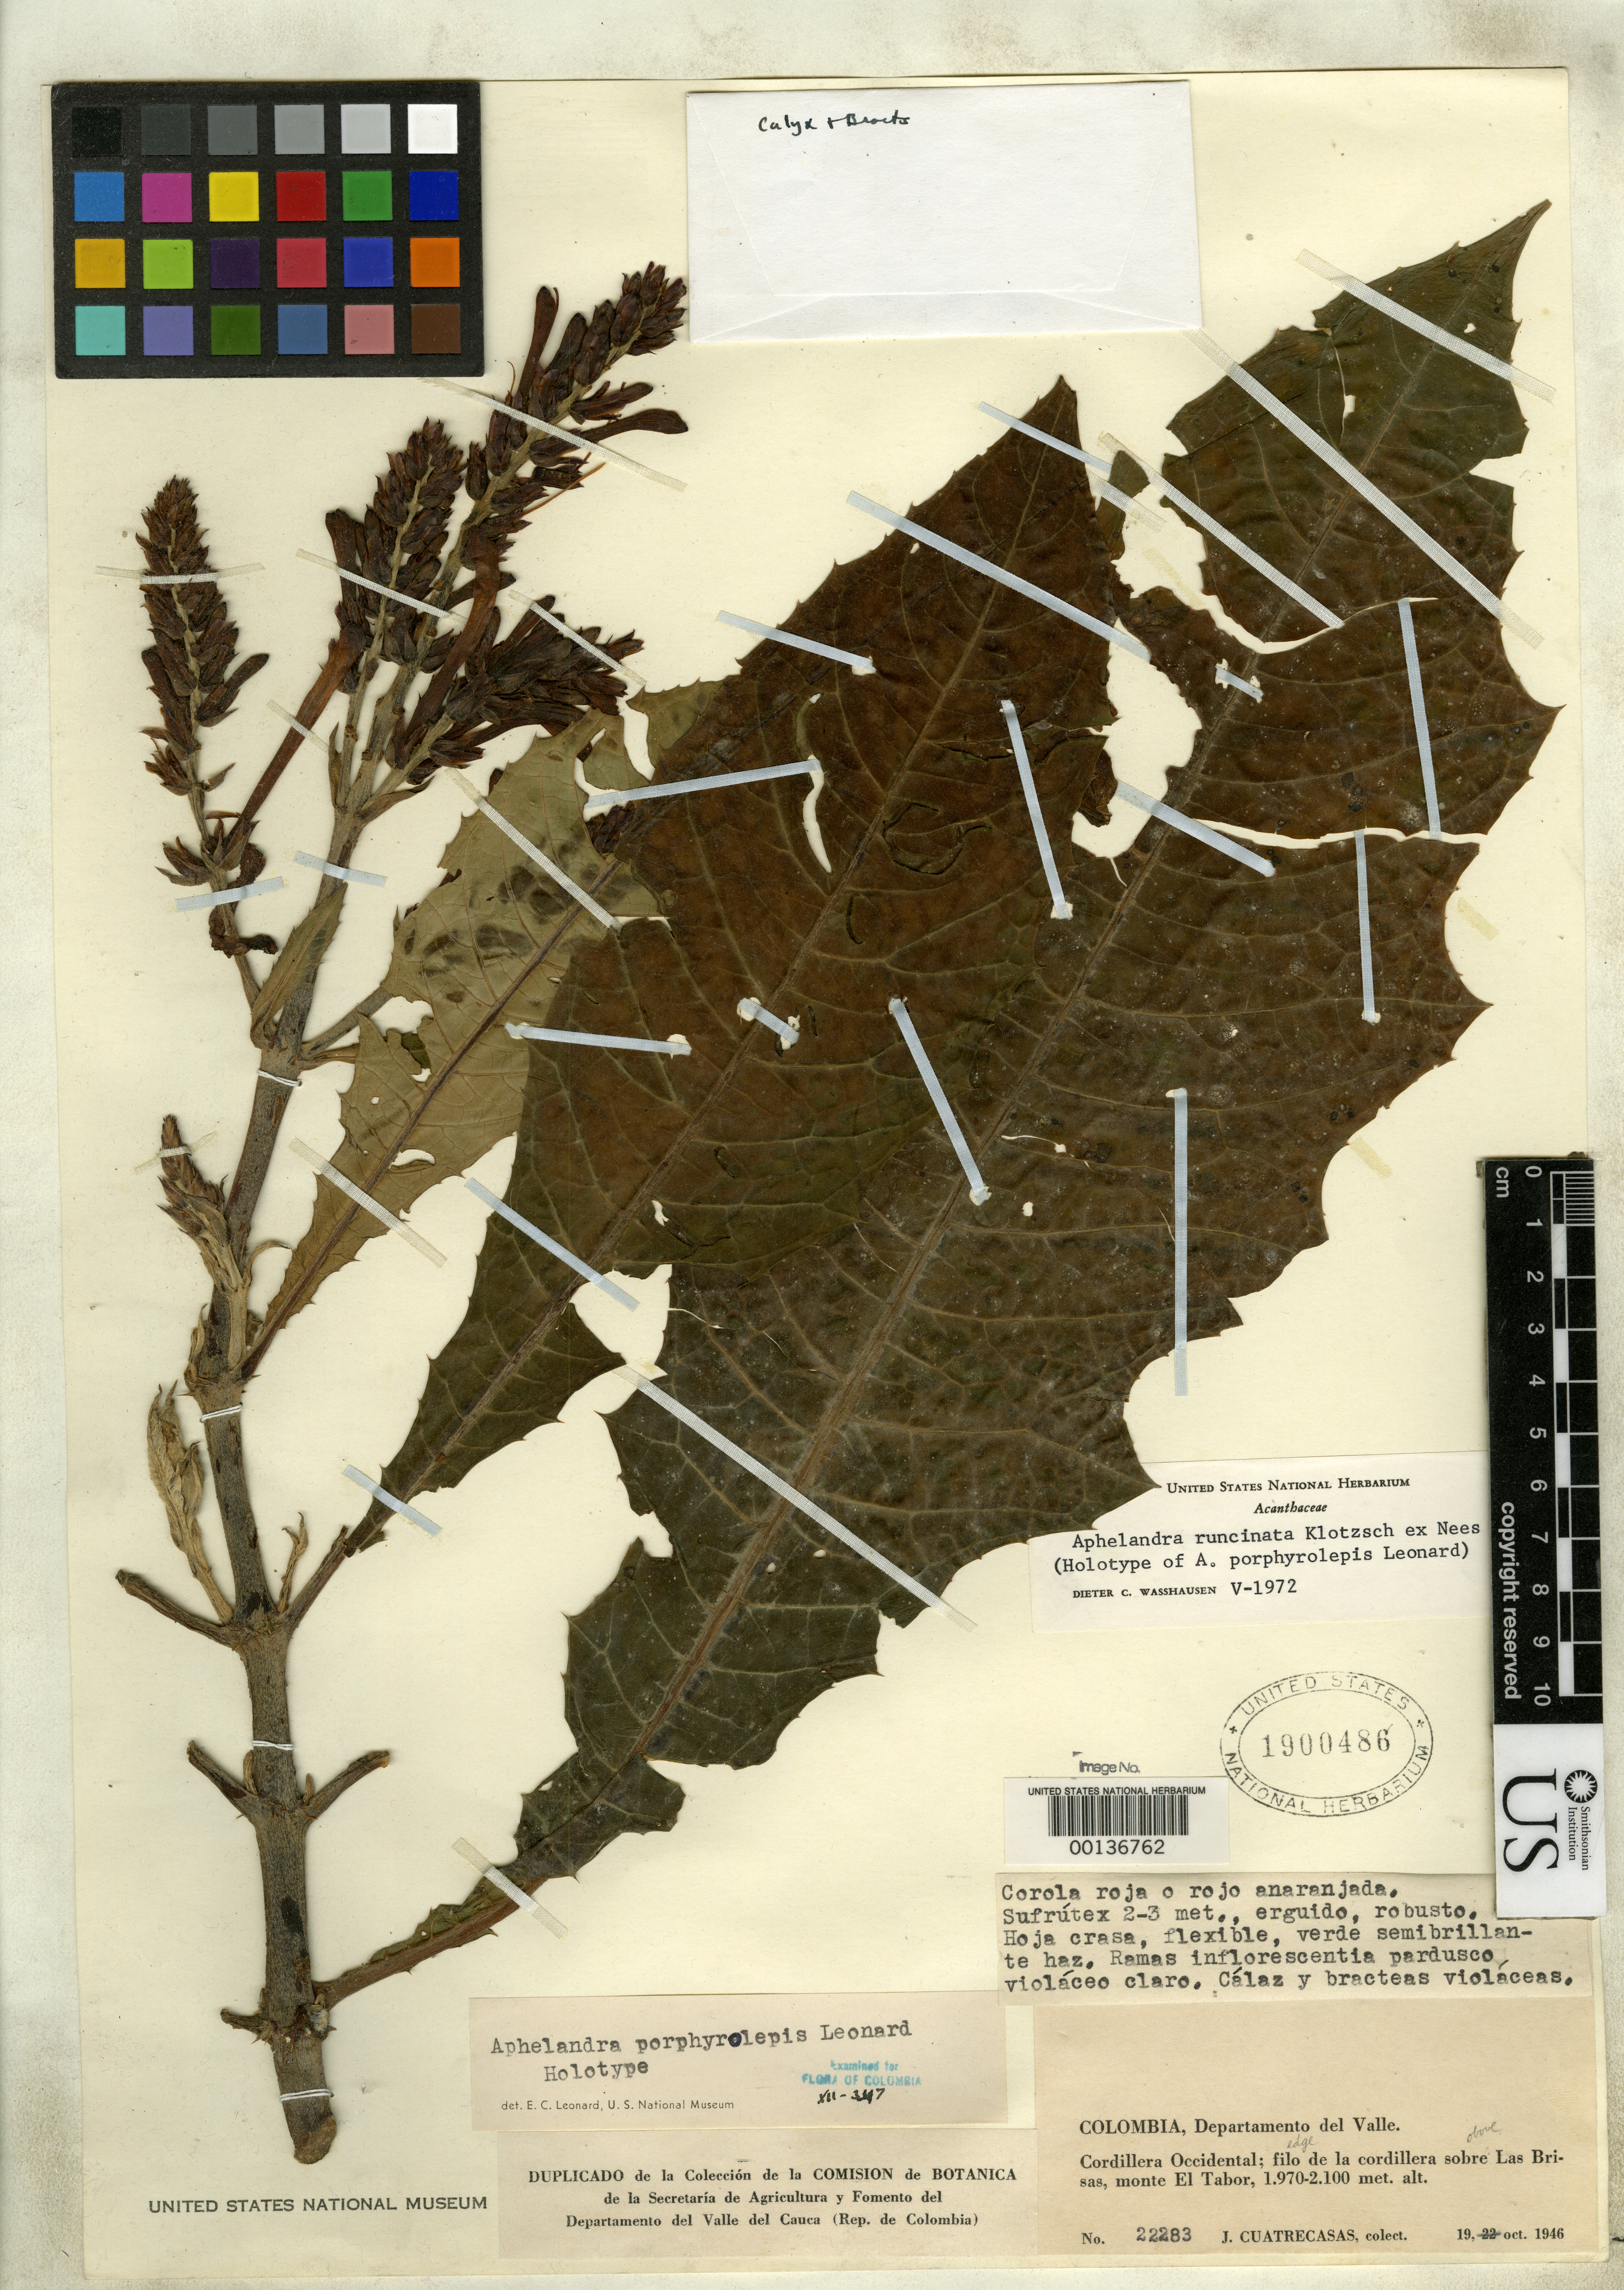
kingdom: Plantae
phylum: Tracheophyta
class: Magnoliopsida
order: Lamiales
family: Acanthaceae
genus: Aphelandra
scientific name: Aphelandra porphyrolepis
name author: Leonard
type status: Holotype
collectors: J. Cuatrecasas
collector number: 22283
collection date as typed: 19 Oct 1946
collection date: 1946-10-19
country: Colombia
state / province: Valle del Cauca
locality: Las Brisas, Mount Tabor.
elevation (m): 1970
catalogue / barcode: US 1900486